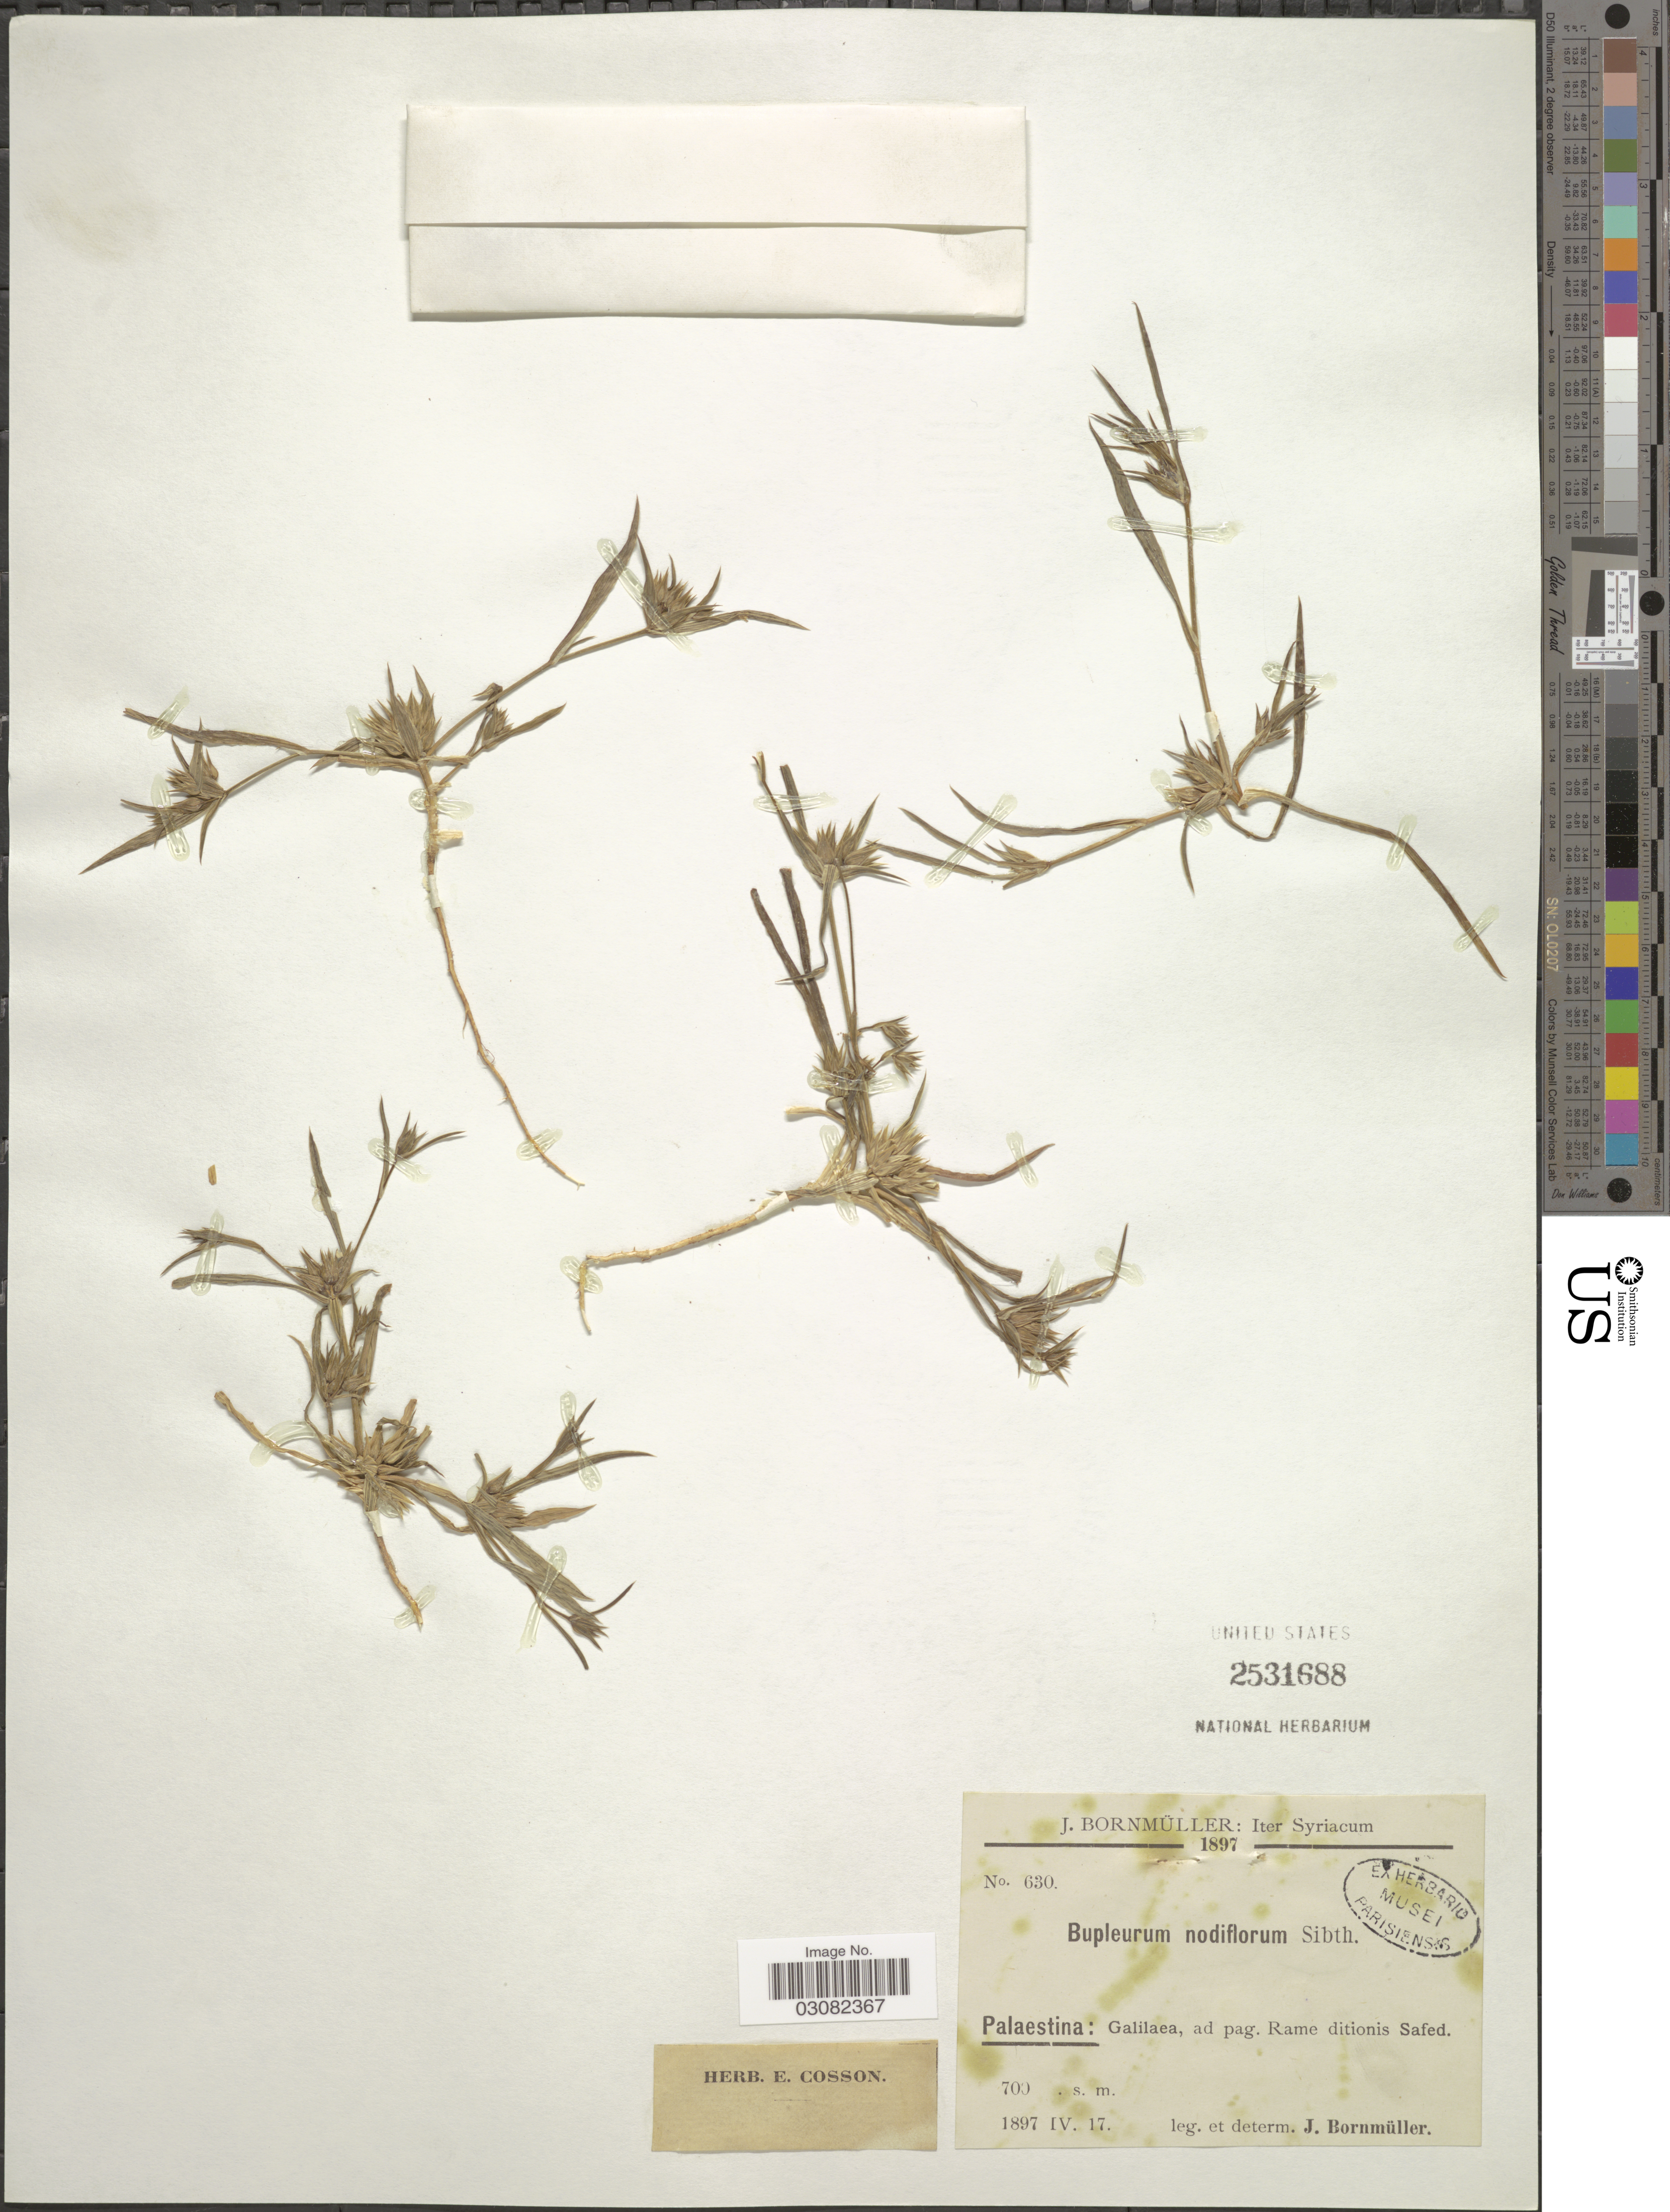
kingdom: Plantae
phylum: Tracheophyta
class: Magnoliopsida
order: Apiales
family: Apiaceae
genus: Bupleurum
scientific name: Bupleurum nodiflorum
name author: Sibth. & Sm.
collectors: J. Bornmüller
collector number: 630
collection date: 1897-04-17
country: Israel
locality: Palaestina: Galilaea, ad pag. Rame ditionis Safed.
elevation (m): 700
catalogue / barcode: US 2531688